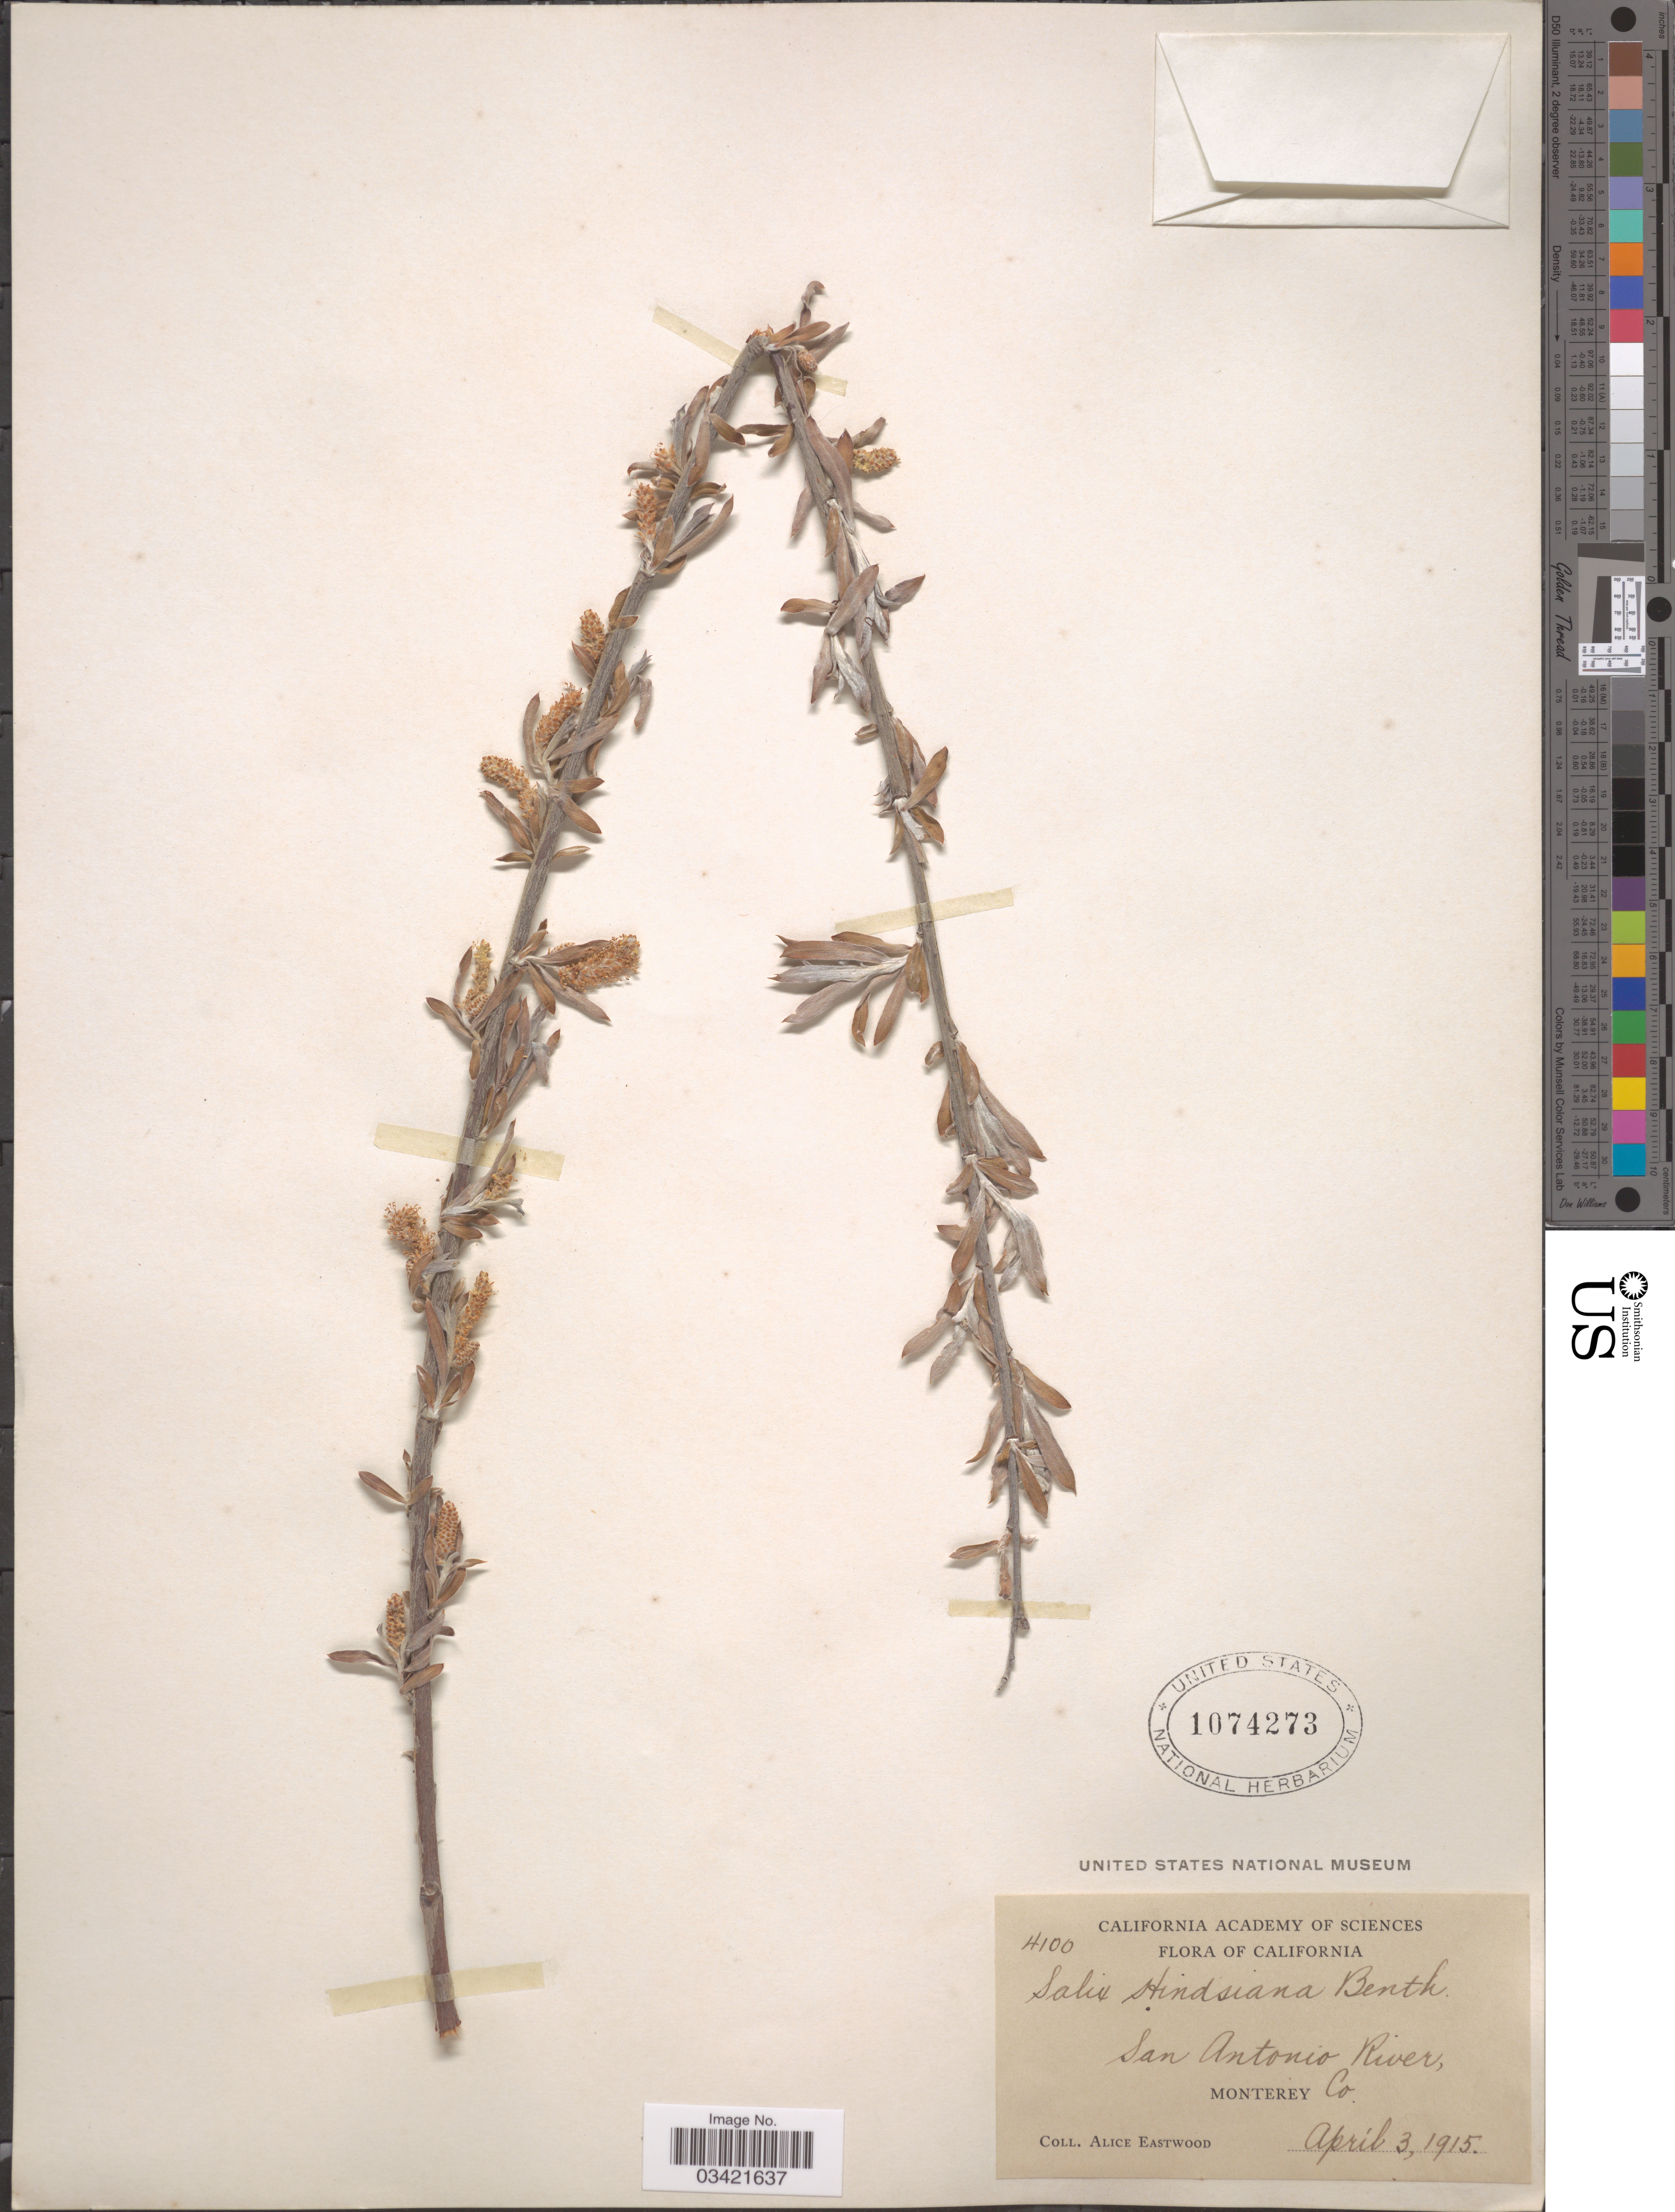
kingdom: Plantae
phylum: Tracheophyta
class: Magnoliopsida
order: Malpighiales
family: Salicaceae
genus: Salix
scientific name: Salix hindsiana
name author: Benth.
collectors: A. Eastwood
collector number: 4100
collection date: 1915-04-03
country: United States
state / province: California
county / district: Monterey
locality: San Antonio River, Monterey Co.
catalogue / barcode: US 1074273